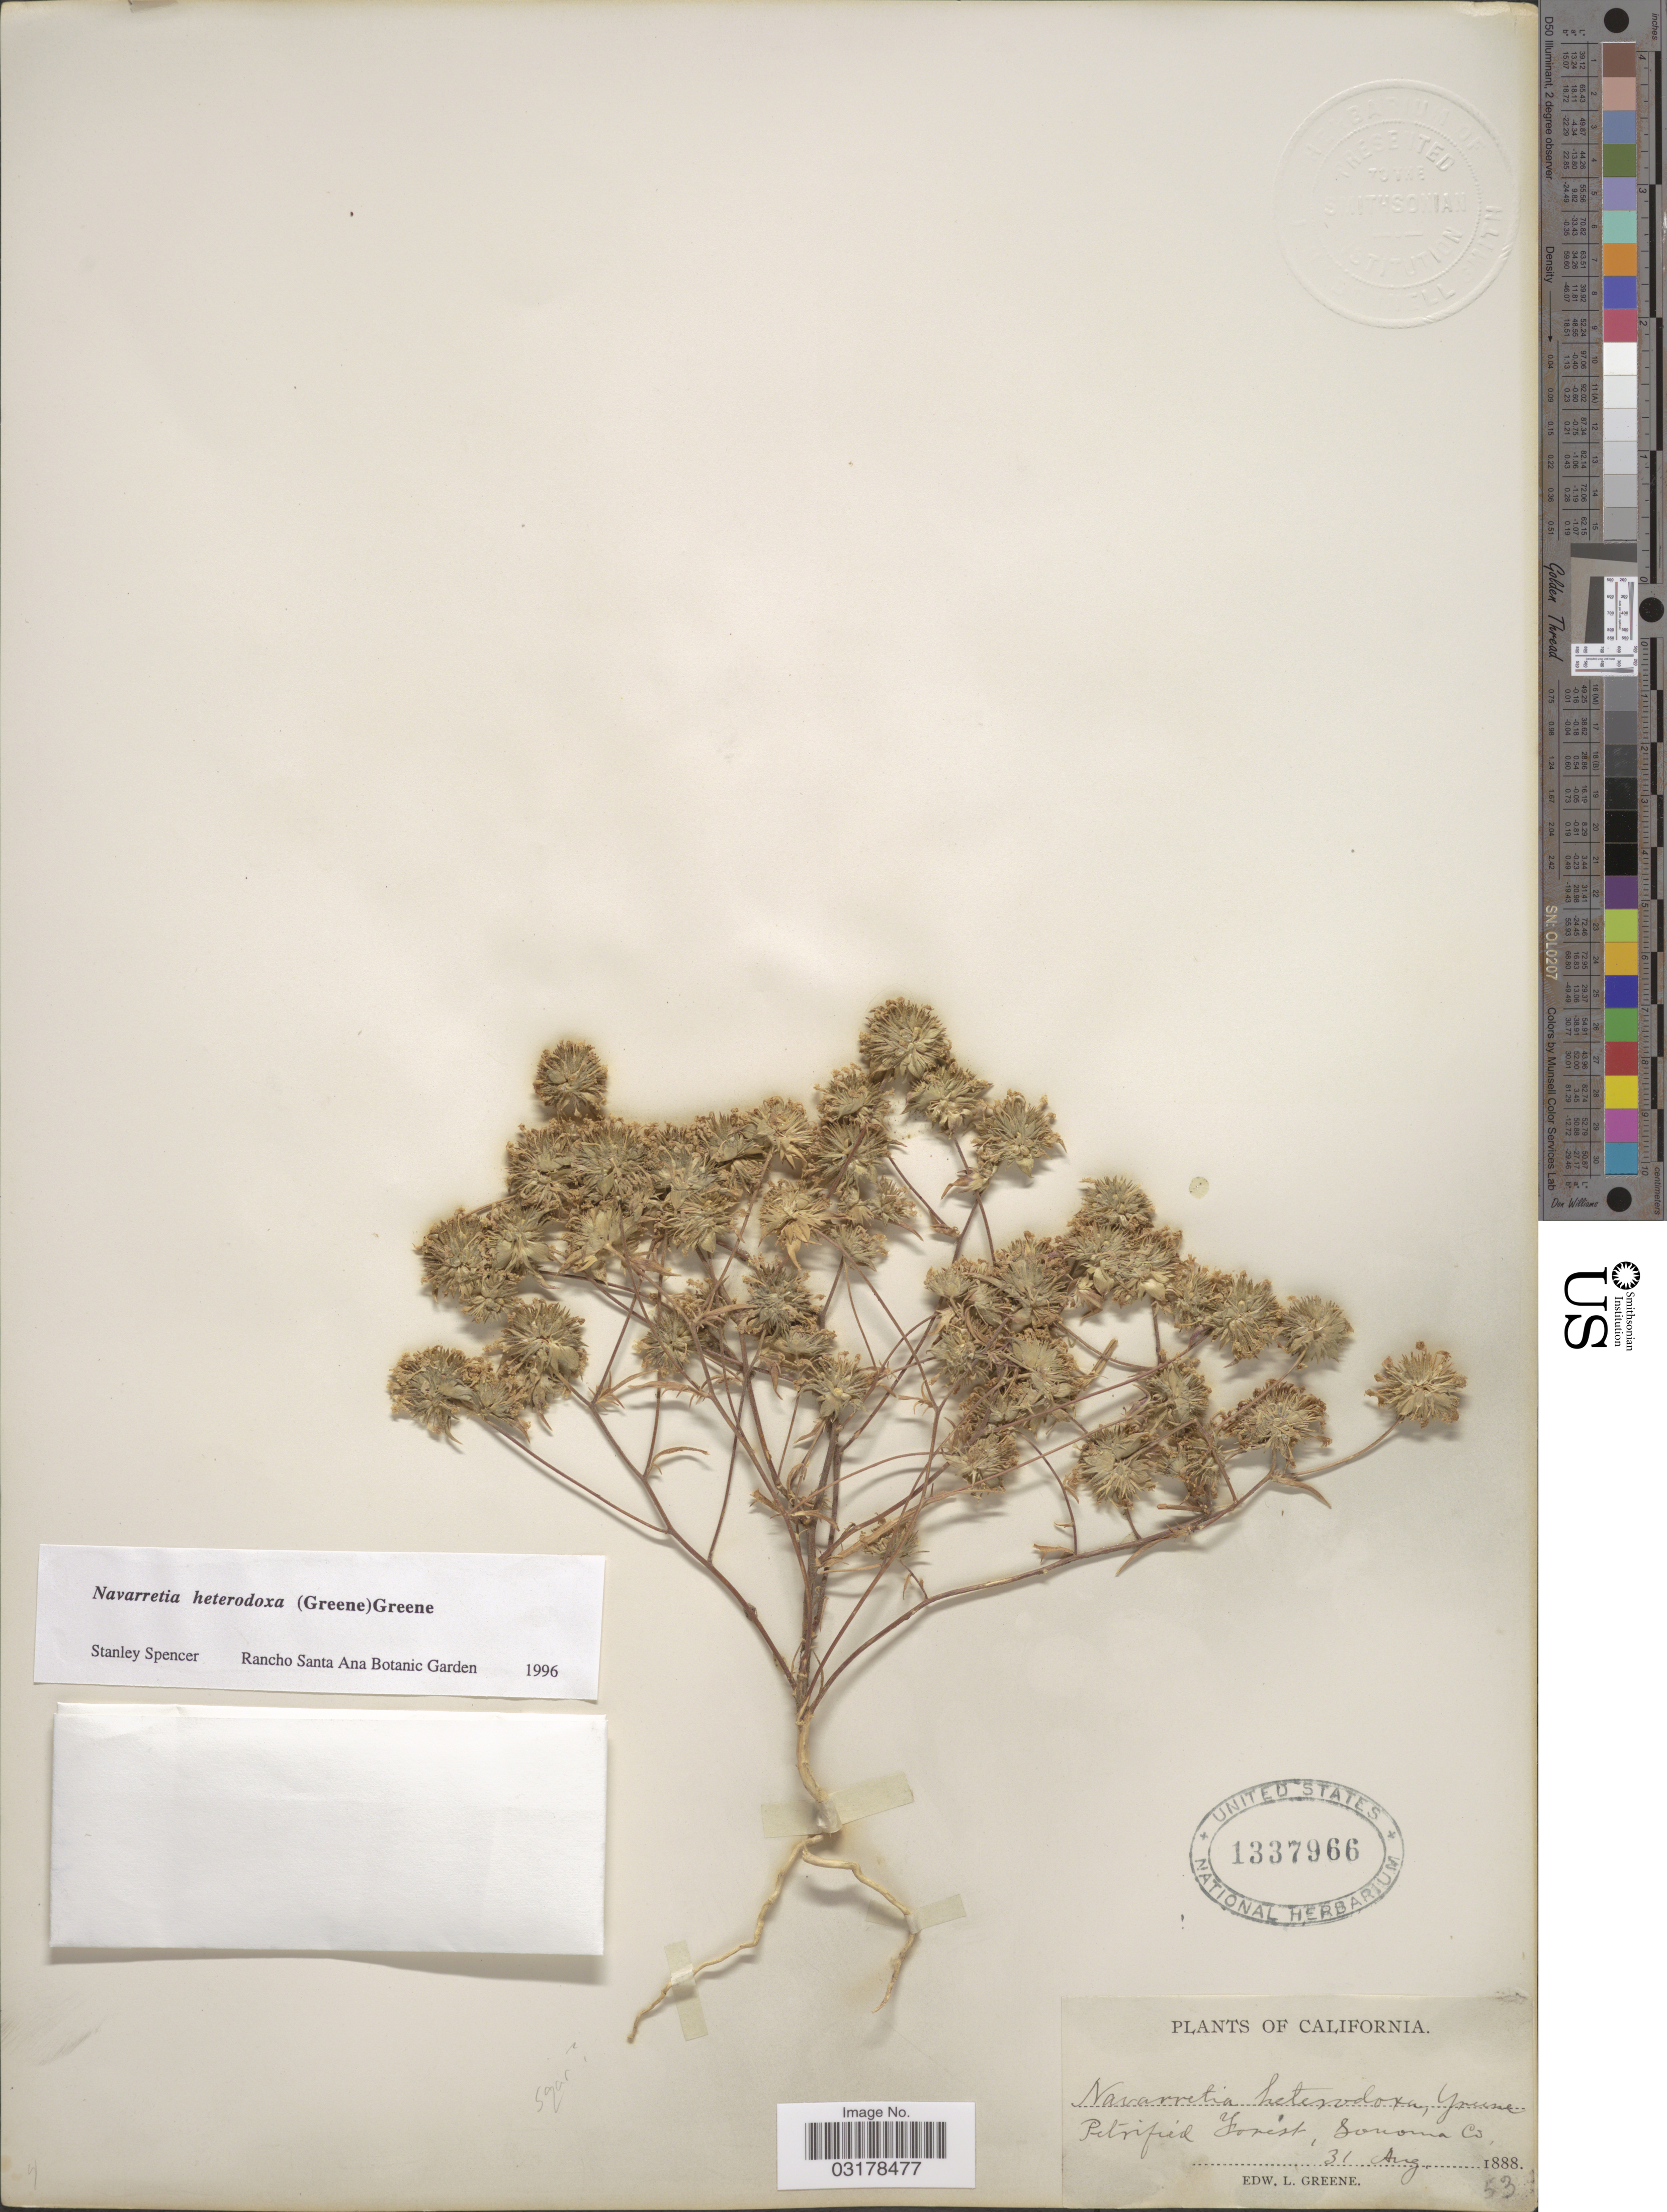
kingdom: Plantae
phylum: Tracheophyta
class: Magnoliopsida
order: Ericales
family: Polemoniaceae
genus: Navarretia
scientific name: Navarretia heterodoxa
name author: (S.W. Greene) S.W. Greene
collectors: E. L. Greene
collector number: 53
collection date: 1888-08-31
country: United States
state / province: California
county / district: Sonoma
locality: Petrified Forest, Sonoma Co.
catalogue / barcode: US 1337966